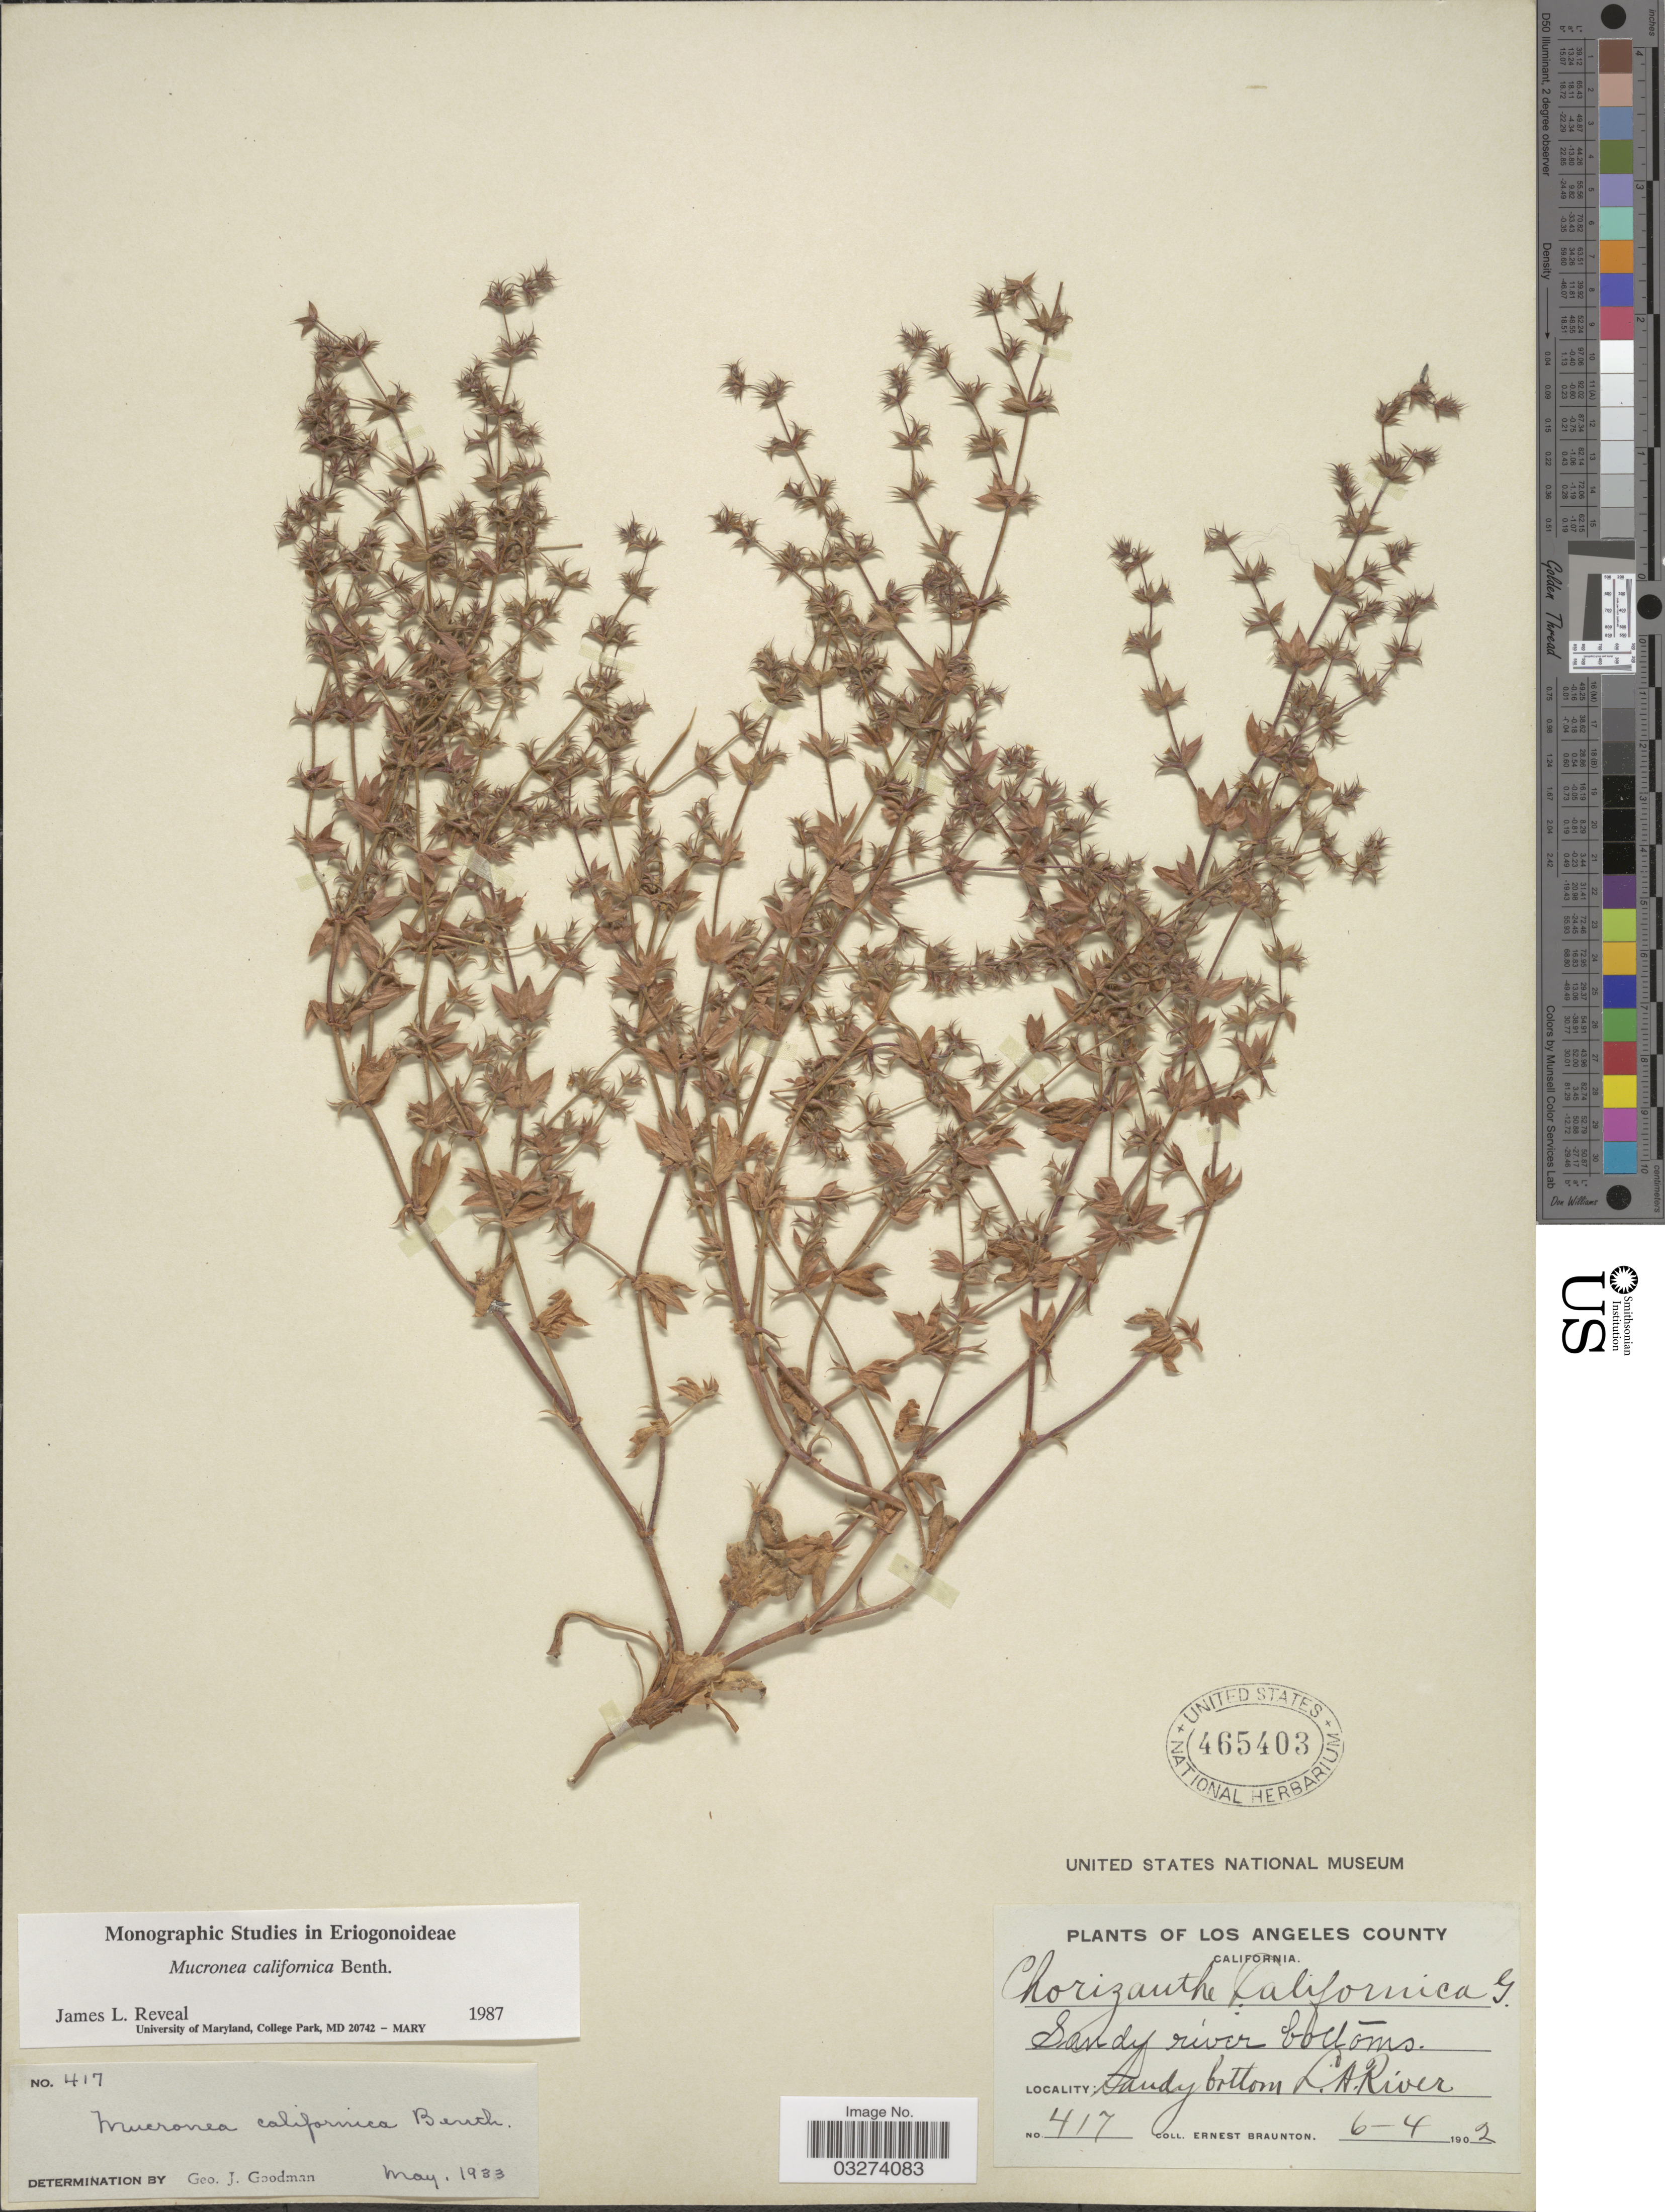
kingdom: Plantae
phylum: Tracheophyta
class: Magnoliopsida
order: Caryophyllales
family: Polygonaceae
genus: Mucronea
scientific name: Mucronea californica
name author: Benth.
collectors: E. Braunton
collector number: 417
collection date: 1902-06-04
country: United States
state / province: California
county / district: Los Angeles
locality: Los Angeles County. L.A. River.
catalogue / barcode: US 465403